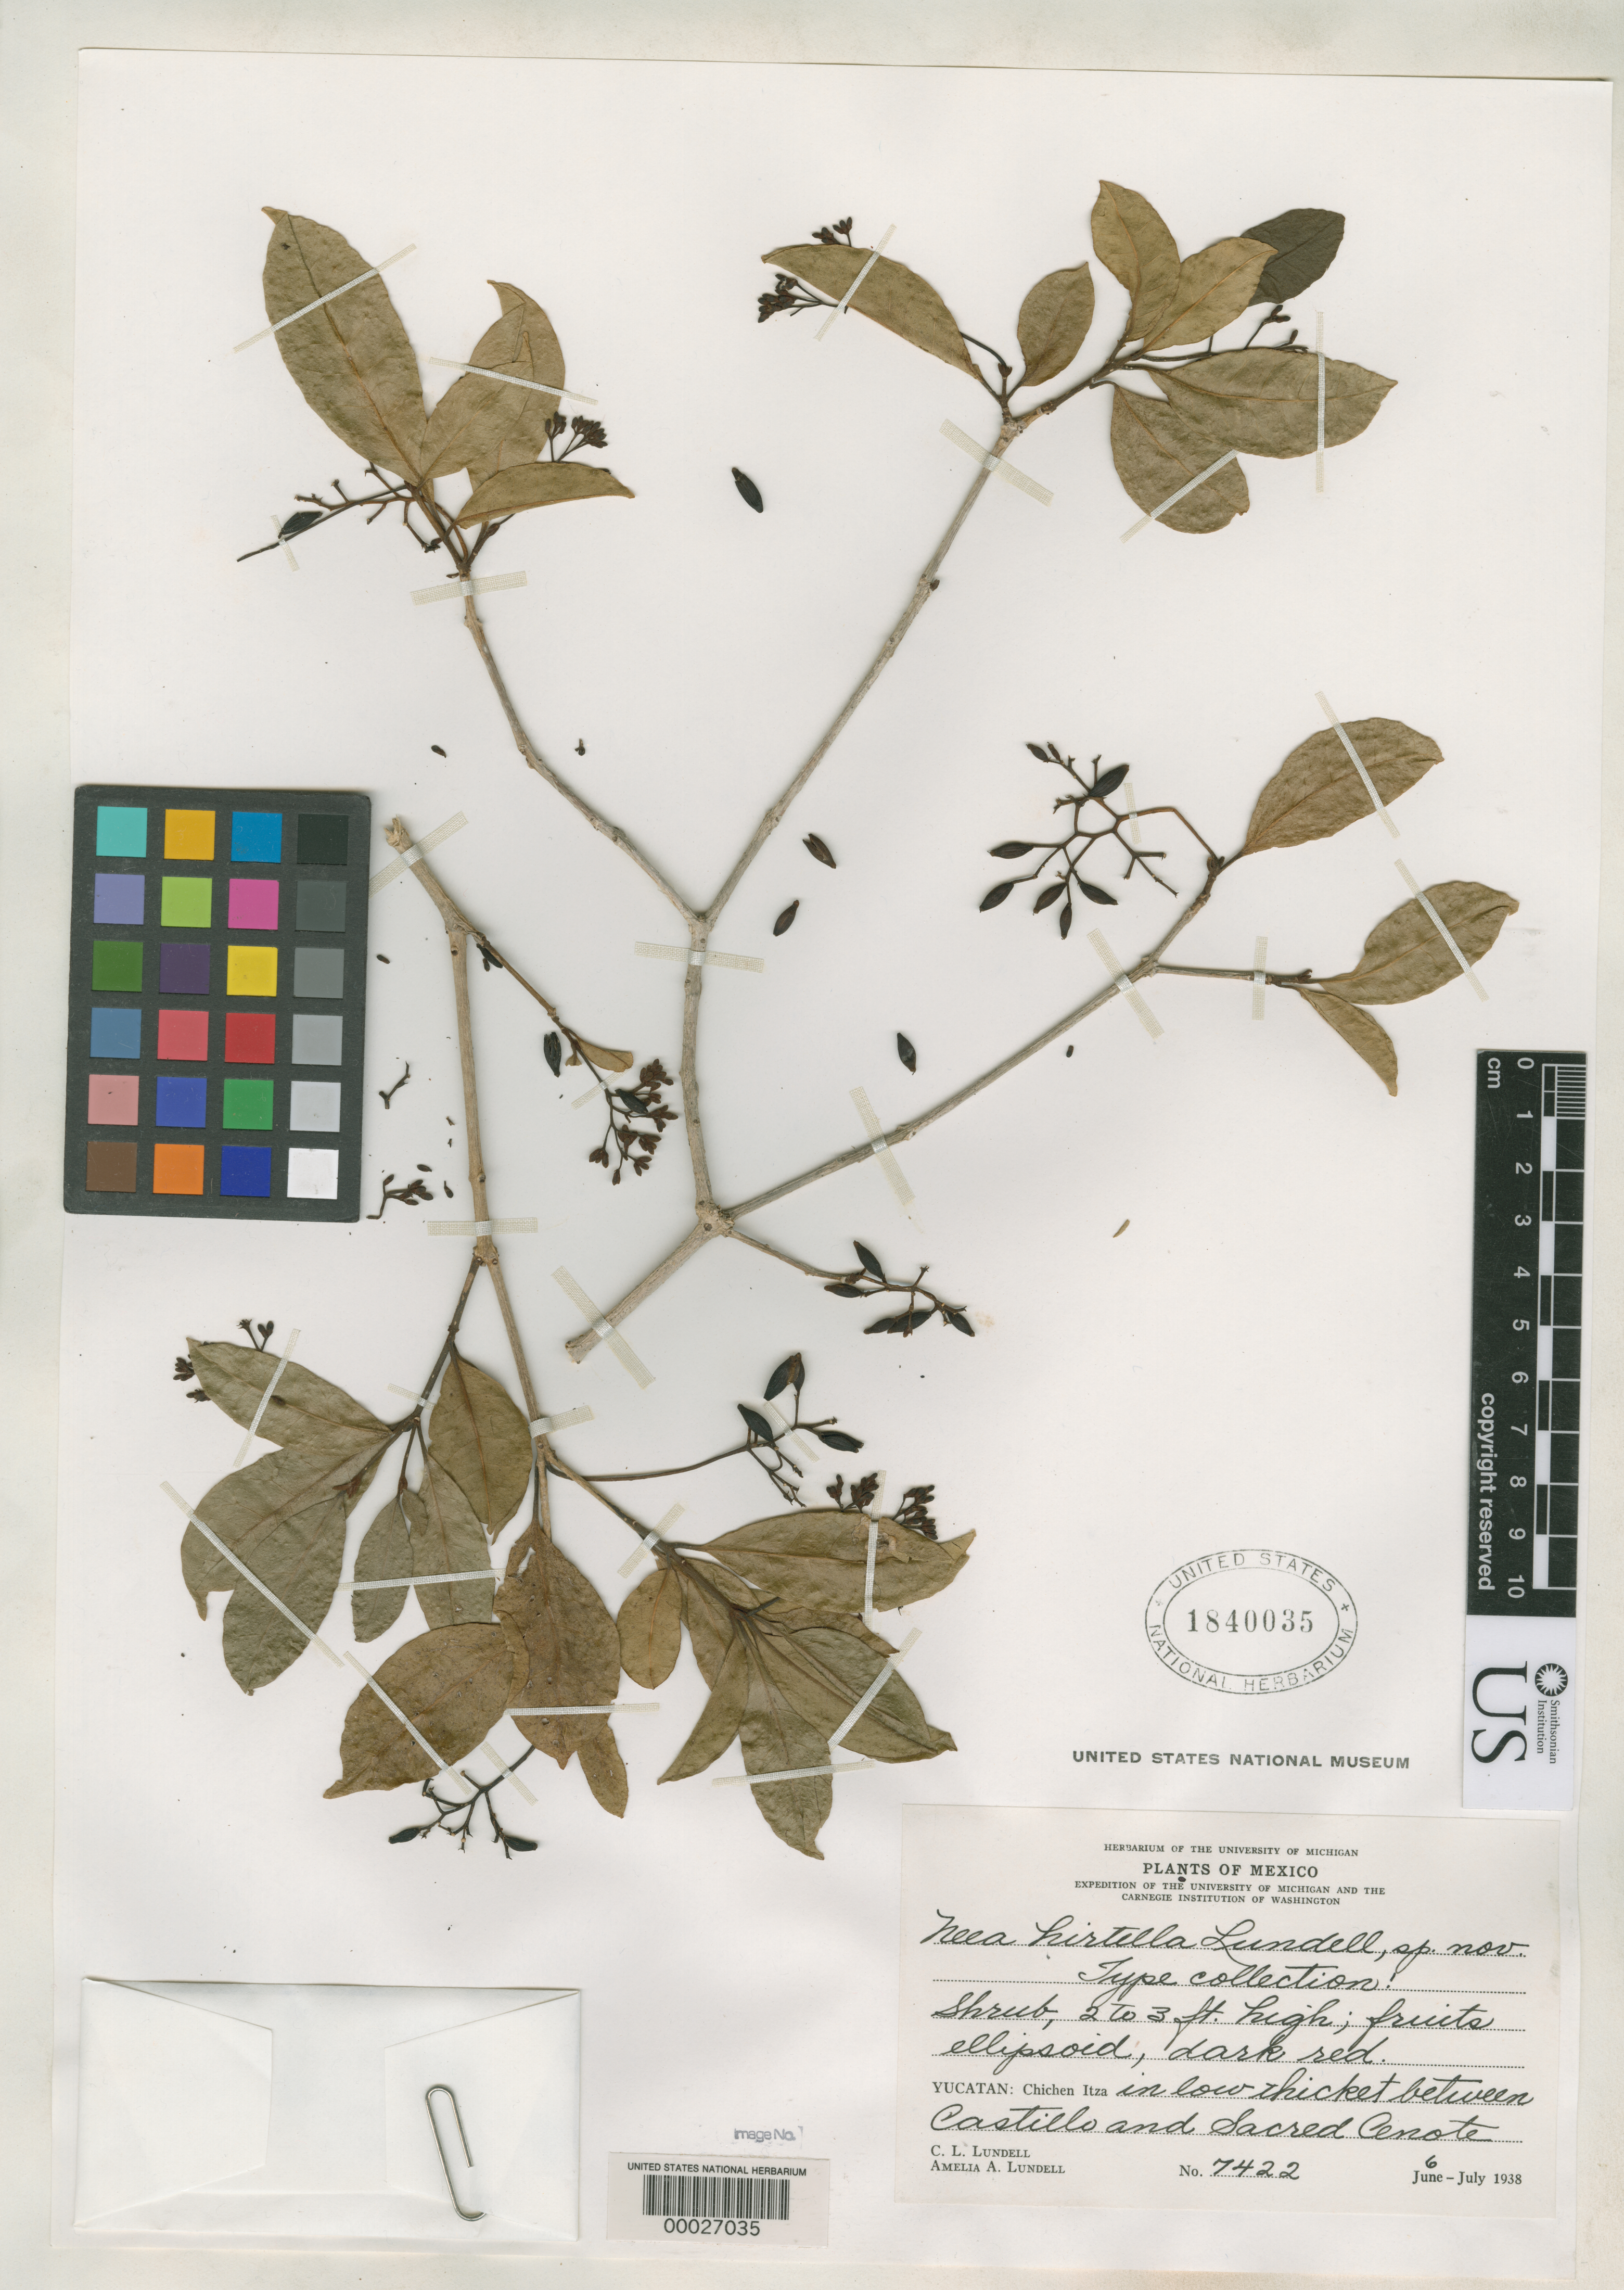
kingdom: Plantae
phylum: Tracheophyta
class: Magnoliopsida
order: Caryophyllales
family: Nyctaginaceae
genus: Neea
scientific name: Neea hirtella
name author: Lundell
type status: Isotype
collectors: C. L. Lundell & A. A. Lundell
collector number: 7422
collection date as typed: Jun 1938 to -- Jul 1938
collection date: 1938-06/1938-07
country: Mexico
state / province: Yucatán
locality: Chichen Itza, between Castillo and Sacred Cenote.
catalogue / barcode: US 1840035